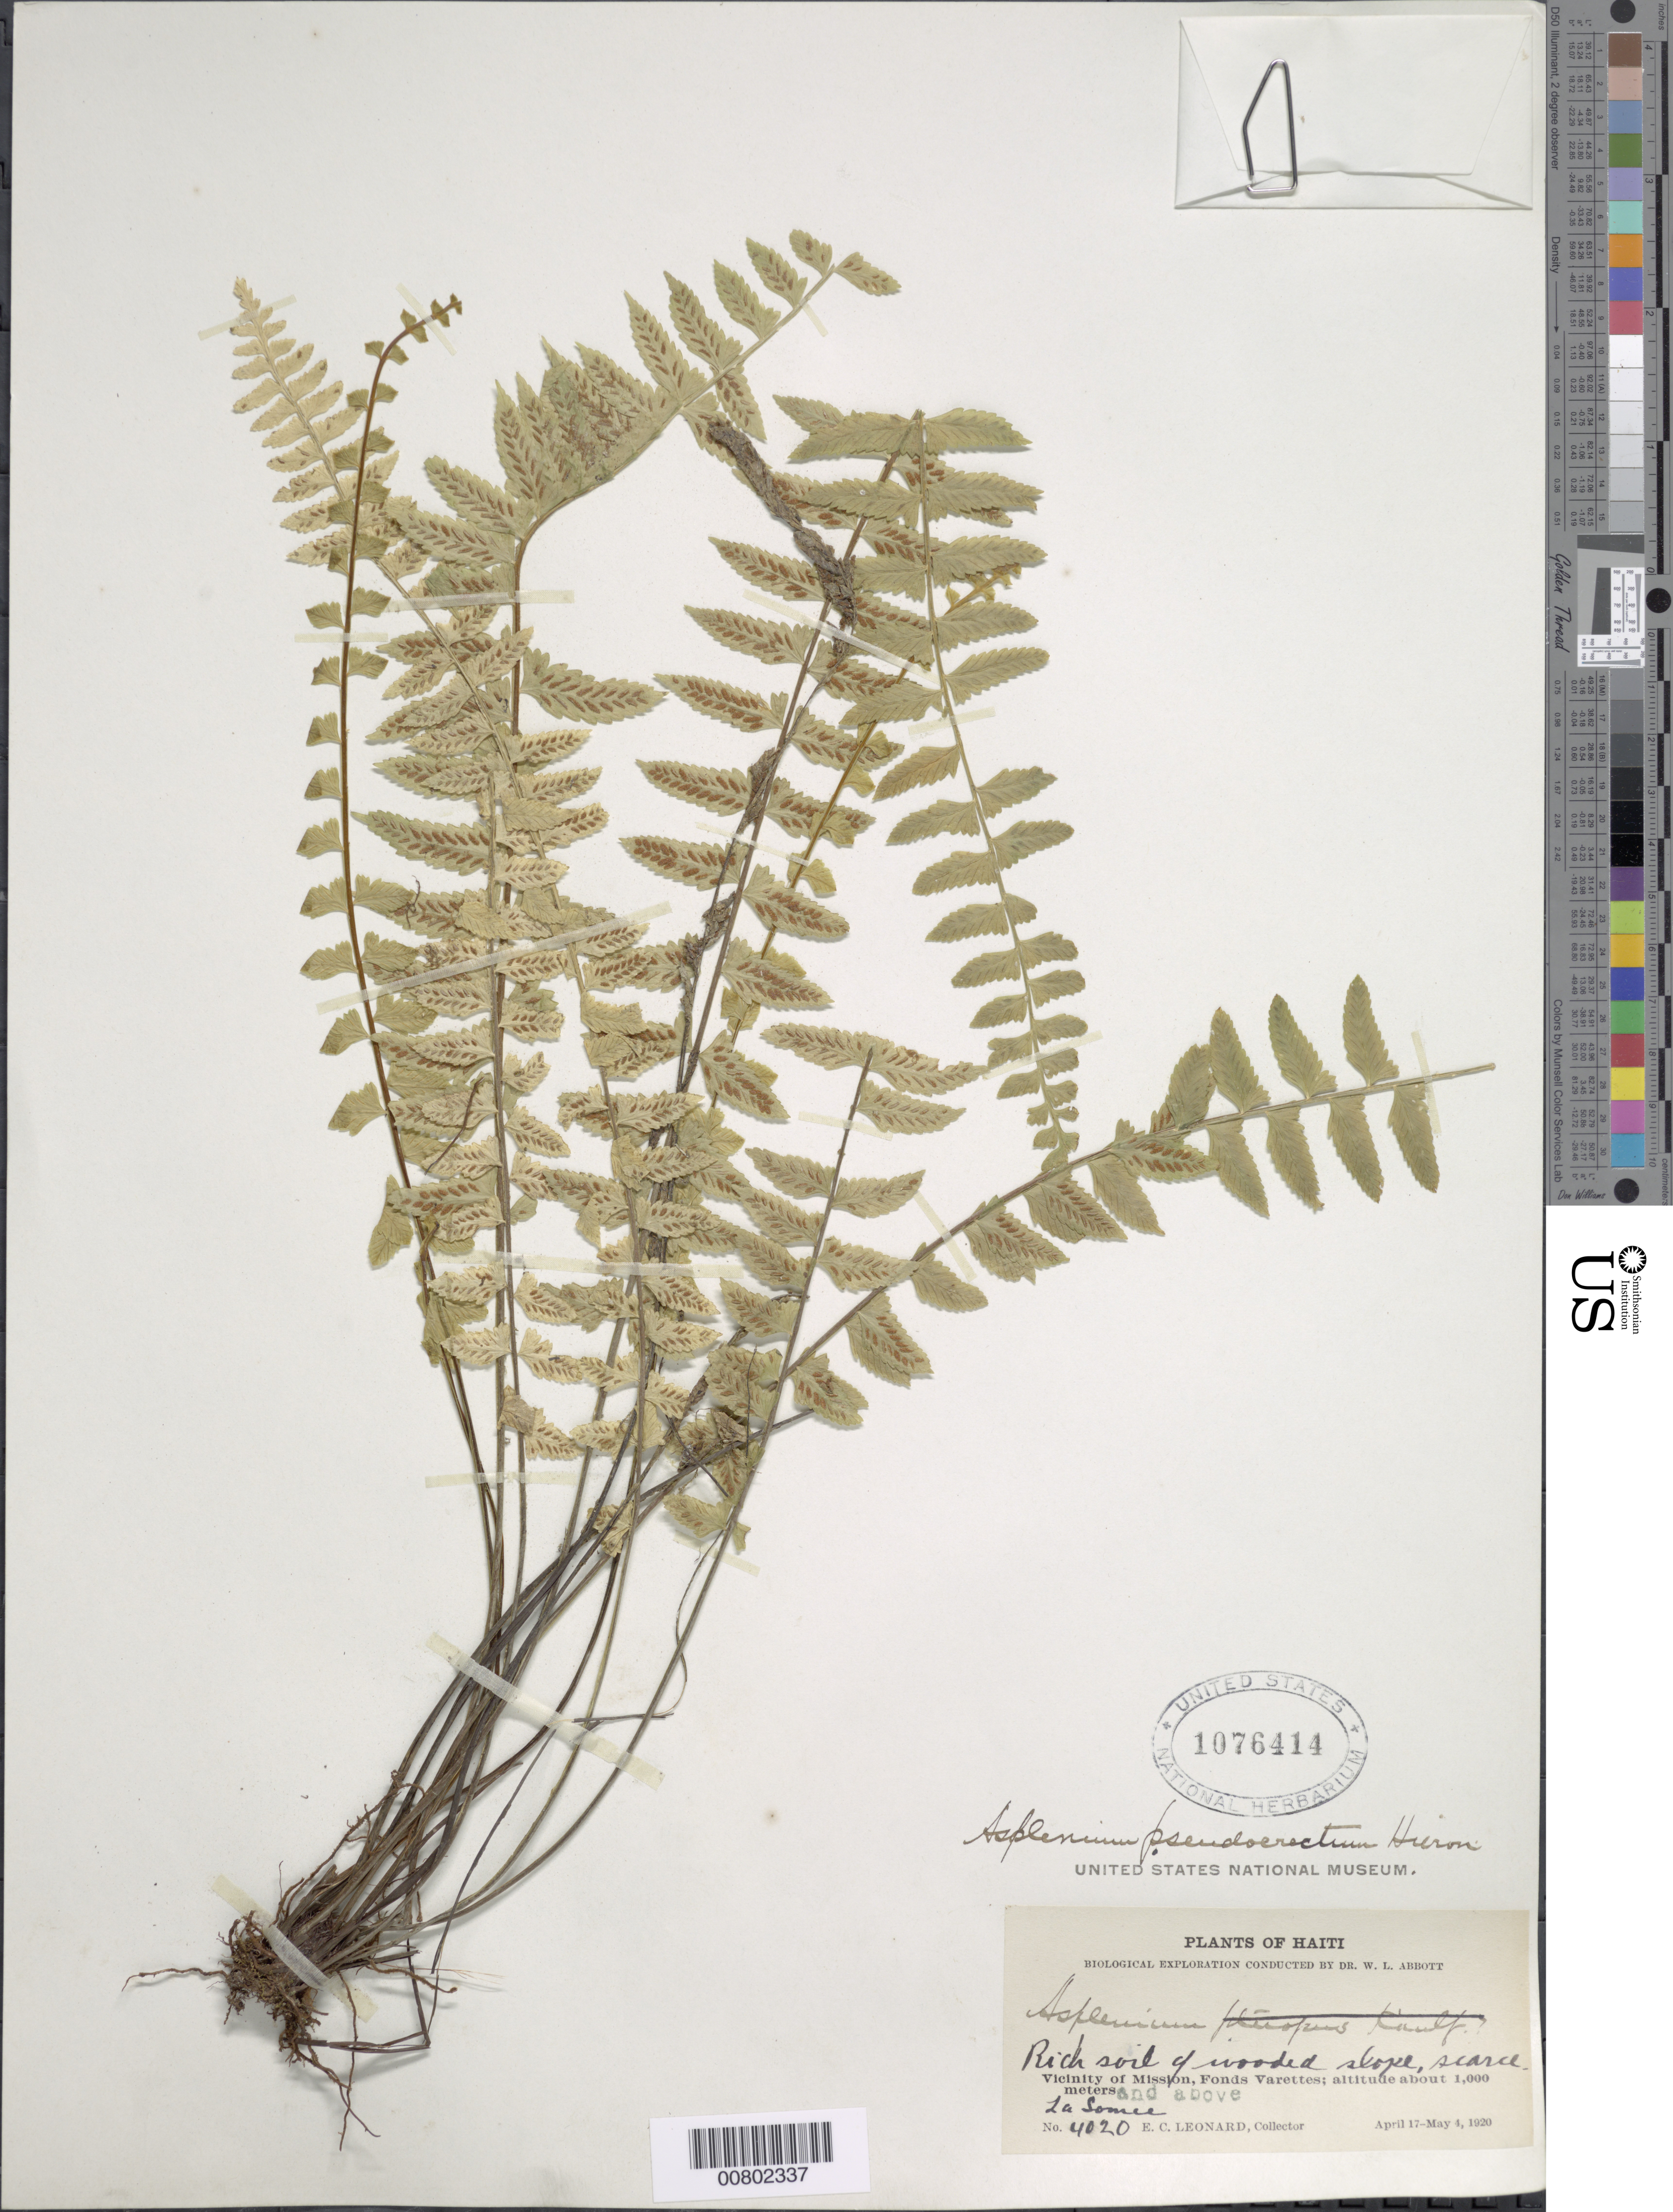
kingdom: Plantae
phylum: Tracheophyta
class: Polypodiopsida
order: Polypodiales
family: Aspleniaceae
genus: Asplenium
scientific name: Asplenium pteropus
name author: Kaulf.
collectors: E. C. Leonard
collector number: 4020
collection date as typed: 17 Apr 1920 to 04 May 1920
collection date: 1920-04-17/1920-05-04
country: Haiti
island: Hispaniola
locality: Fonds Varettes, vicinity Mission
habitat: Rich soil of wooded slope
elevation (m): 1000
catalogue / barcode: US 1076414